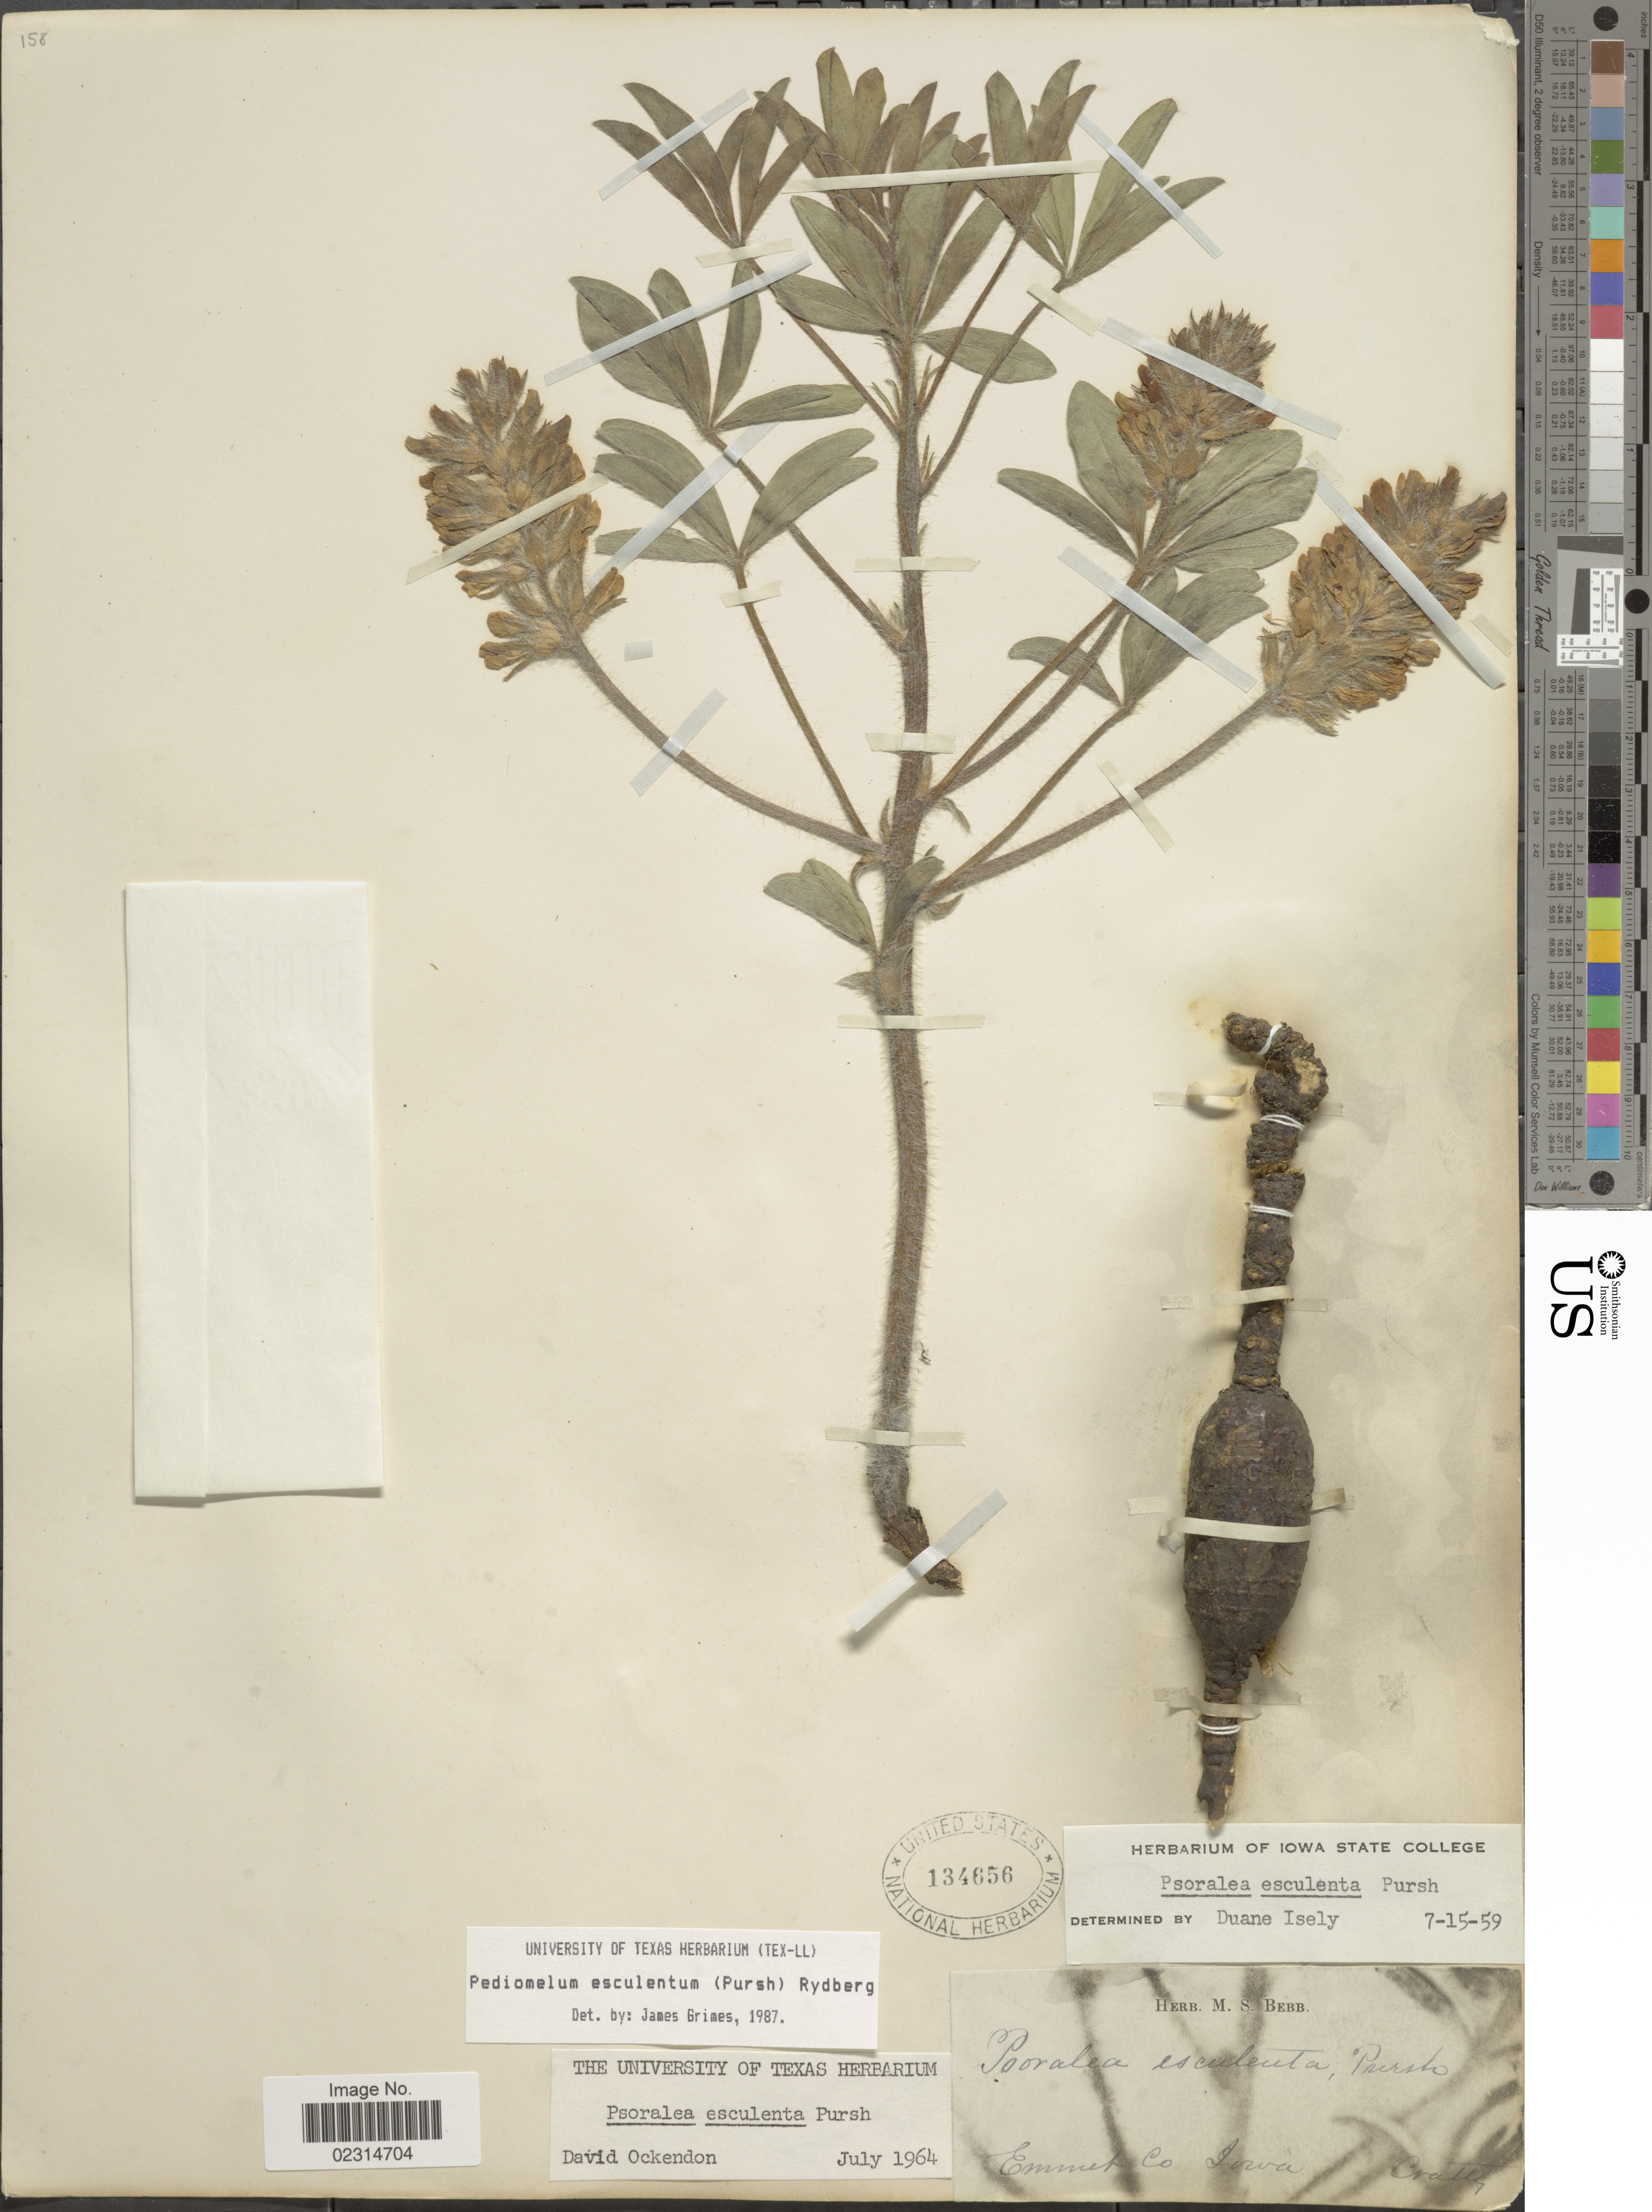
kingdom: Plantae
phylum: Tracheophyta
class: Magnoliopsida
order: Fabales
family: Fabaceae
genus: Pediomelum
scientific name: Pediomelum esculentum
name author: (Pursh) Rydb.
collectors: R. Cratty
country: United States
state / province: Iowa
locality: Emmet Co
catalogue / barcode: US 134656